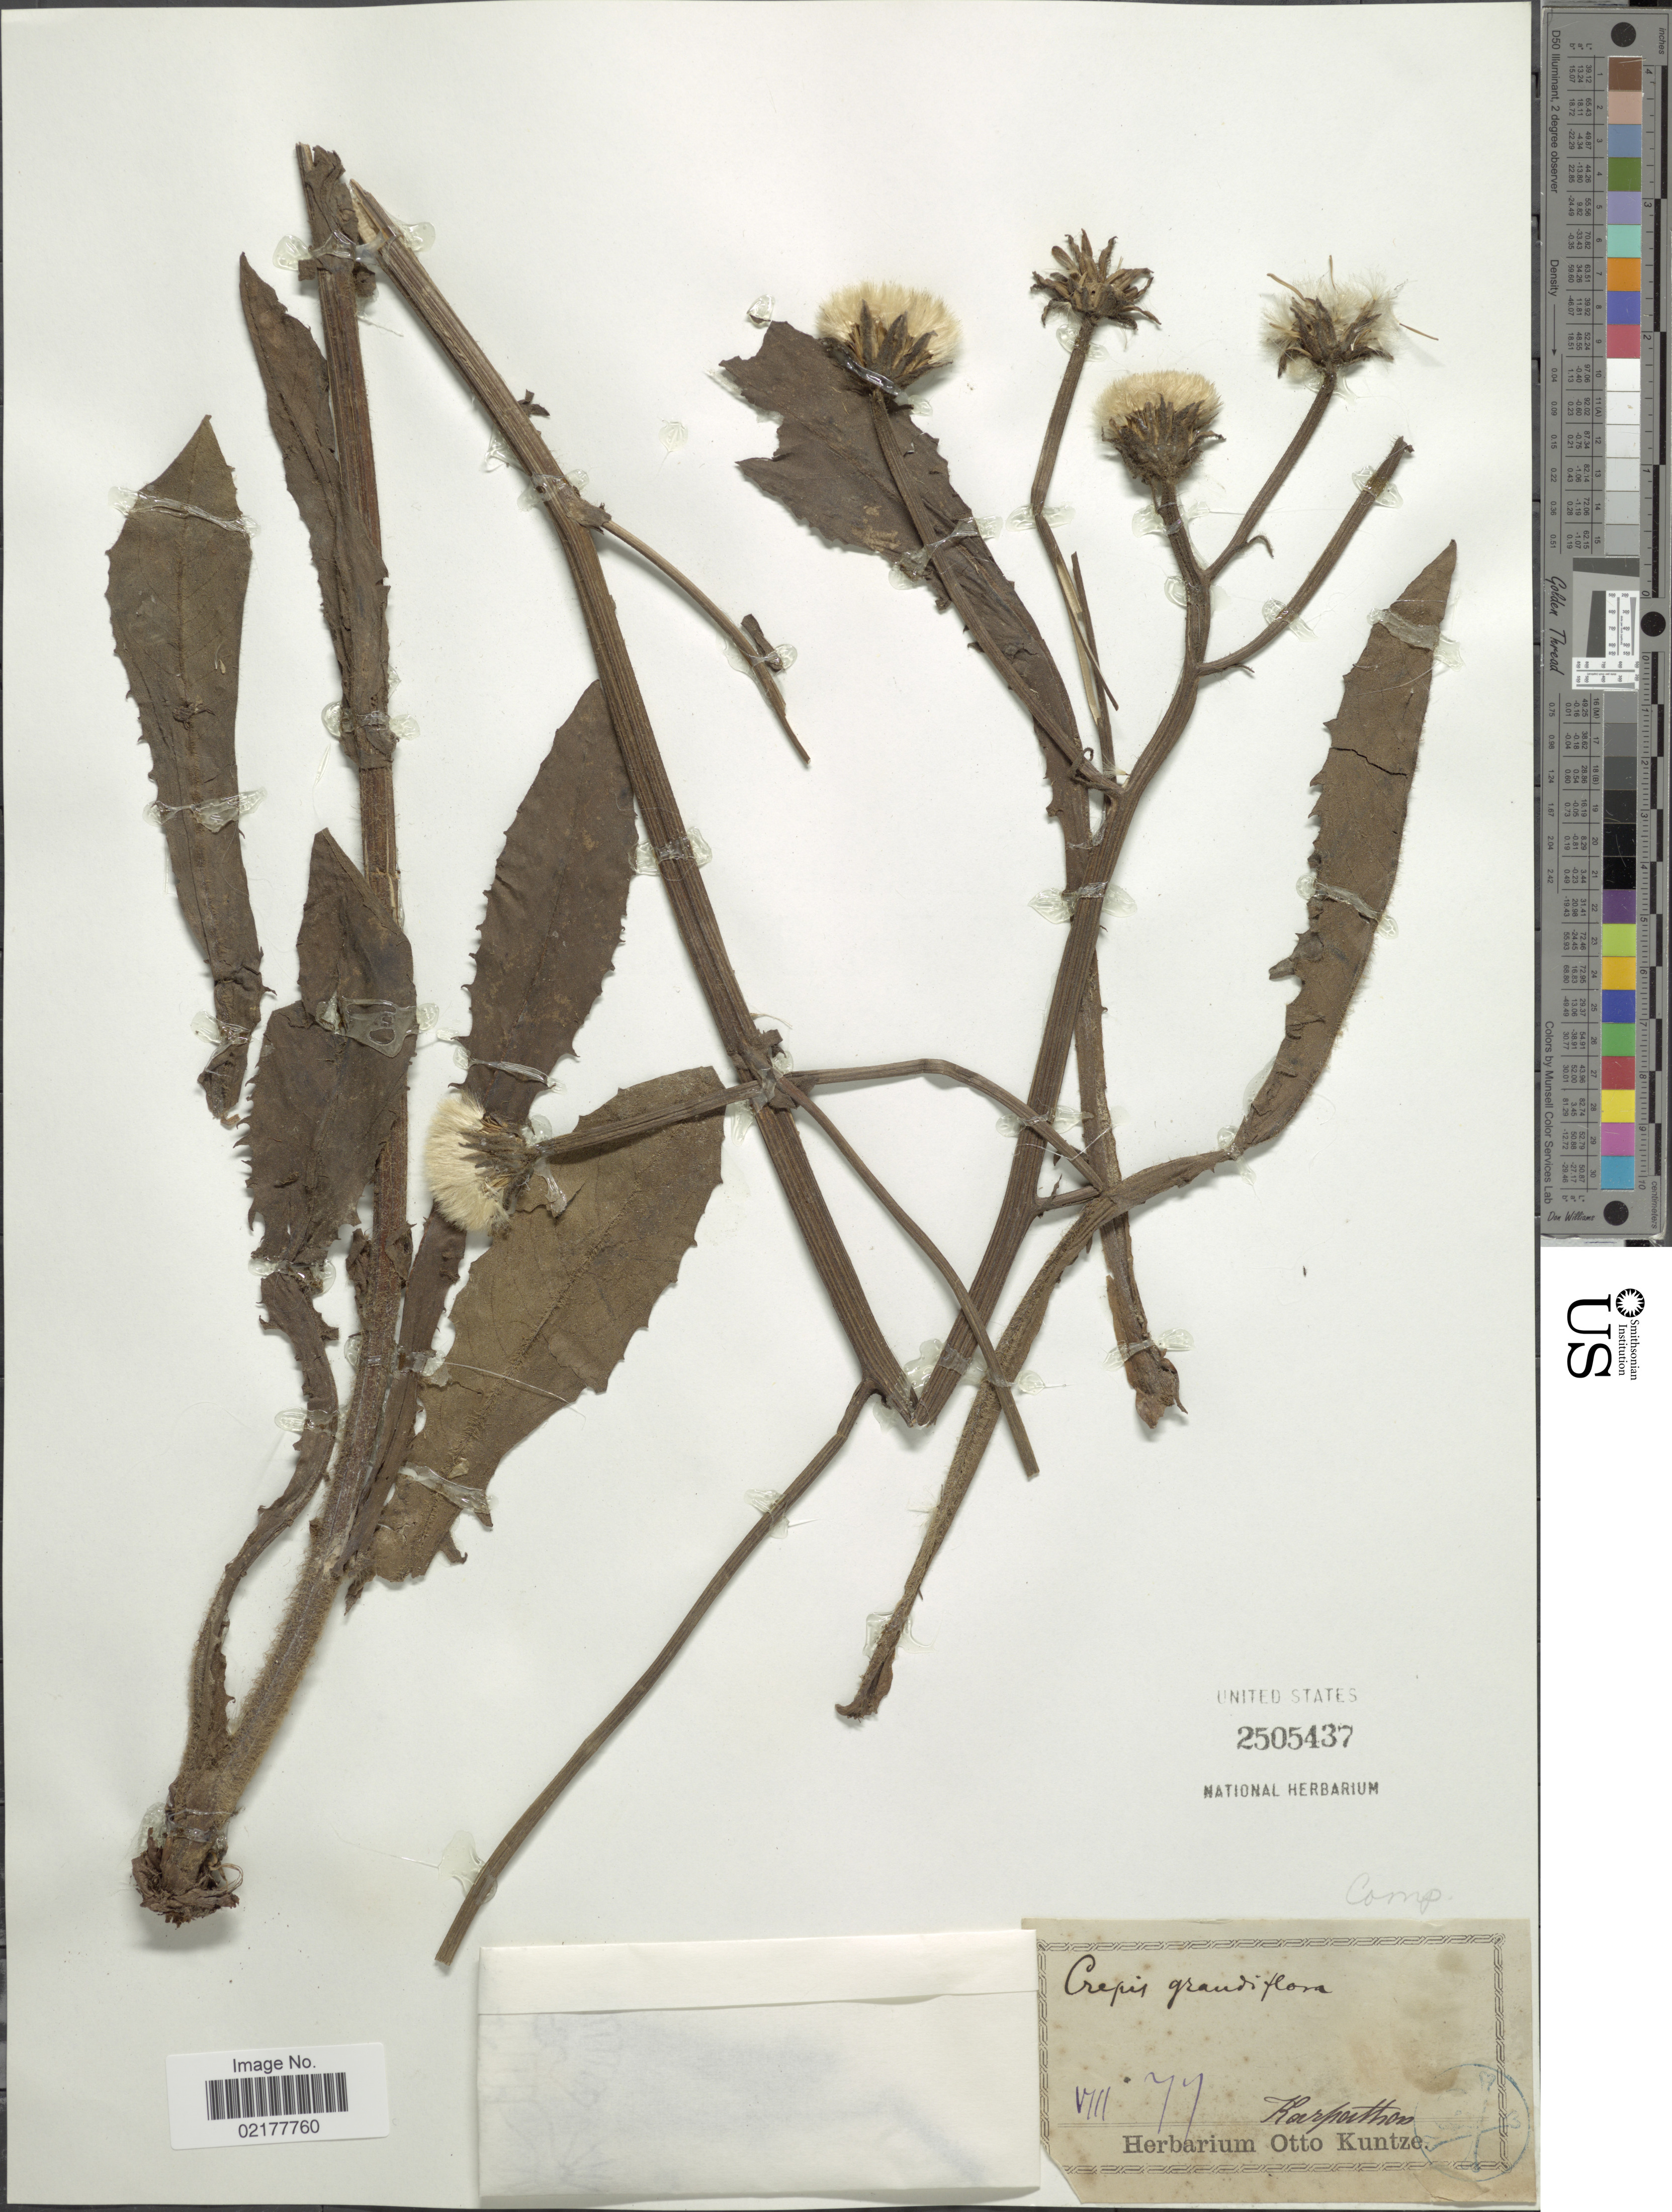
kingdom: Plantae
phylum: Tracheophyta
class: Magnoliopsida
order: Asterales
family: Asteraceae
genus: Crepis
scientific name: Crepis conyzifolia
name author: (Gouan) A. Kern.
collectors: ex Herb. O. Kuntze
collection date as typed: Transcribed d/m/y: /8/77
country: Greece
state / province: South Aegean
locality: Karpathos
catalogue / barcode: US 2505437